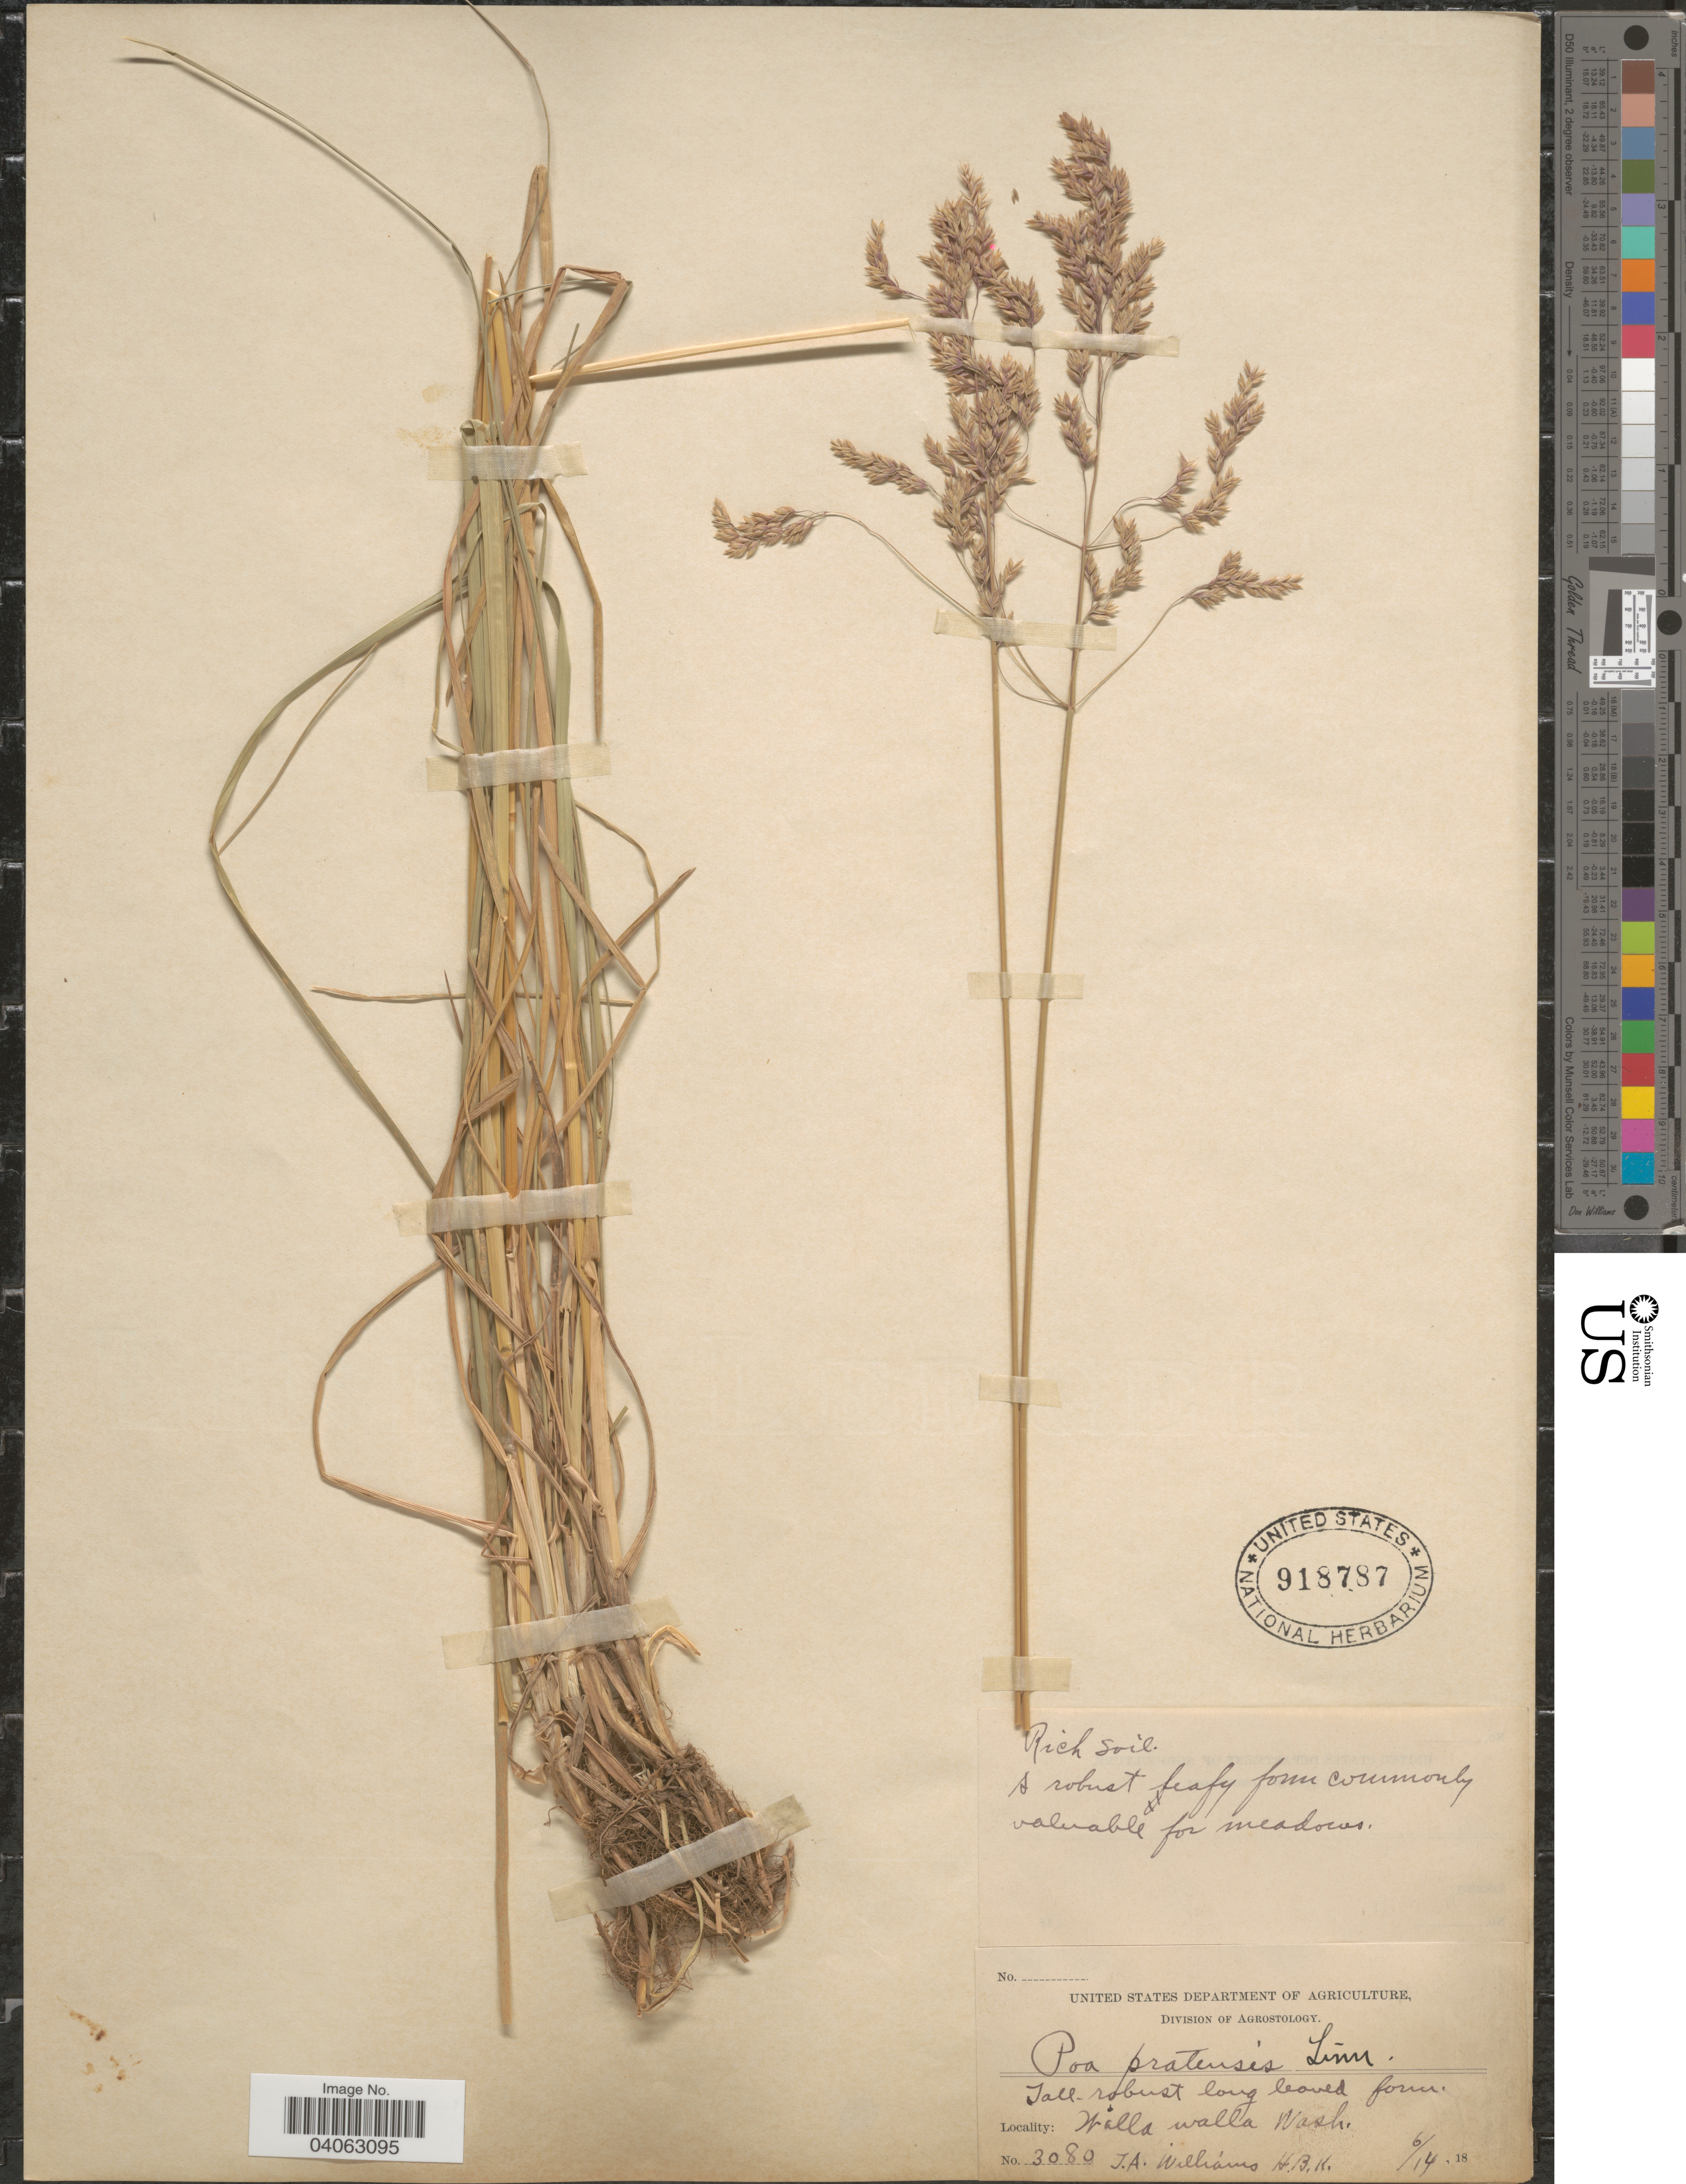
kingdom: Plantae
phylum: Tracheophyta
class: Liliopsida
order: Poales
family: Poaceae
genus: Poa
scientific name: Poa pratensis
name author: L.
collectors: T. Williams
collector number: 3080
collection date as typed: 6/14,18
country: United States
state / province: Washington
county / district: Walla Walla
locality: Walla Walla.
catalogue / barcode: US 918787